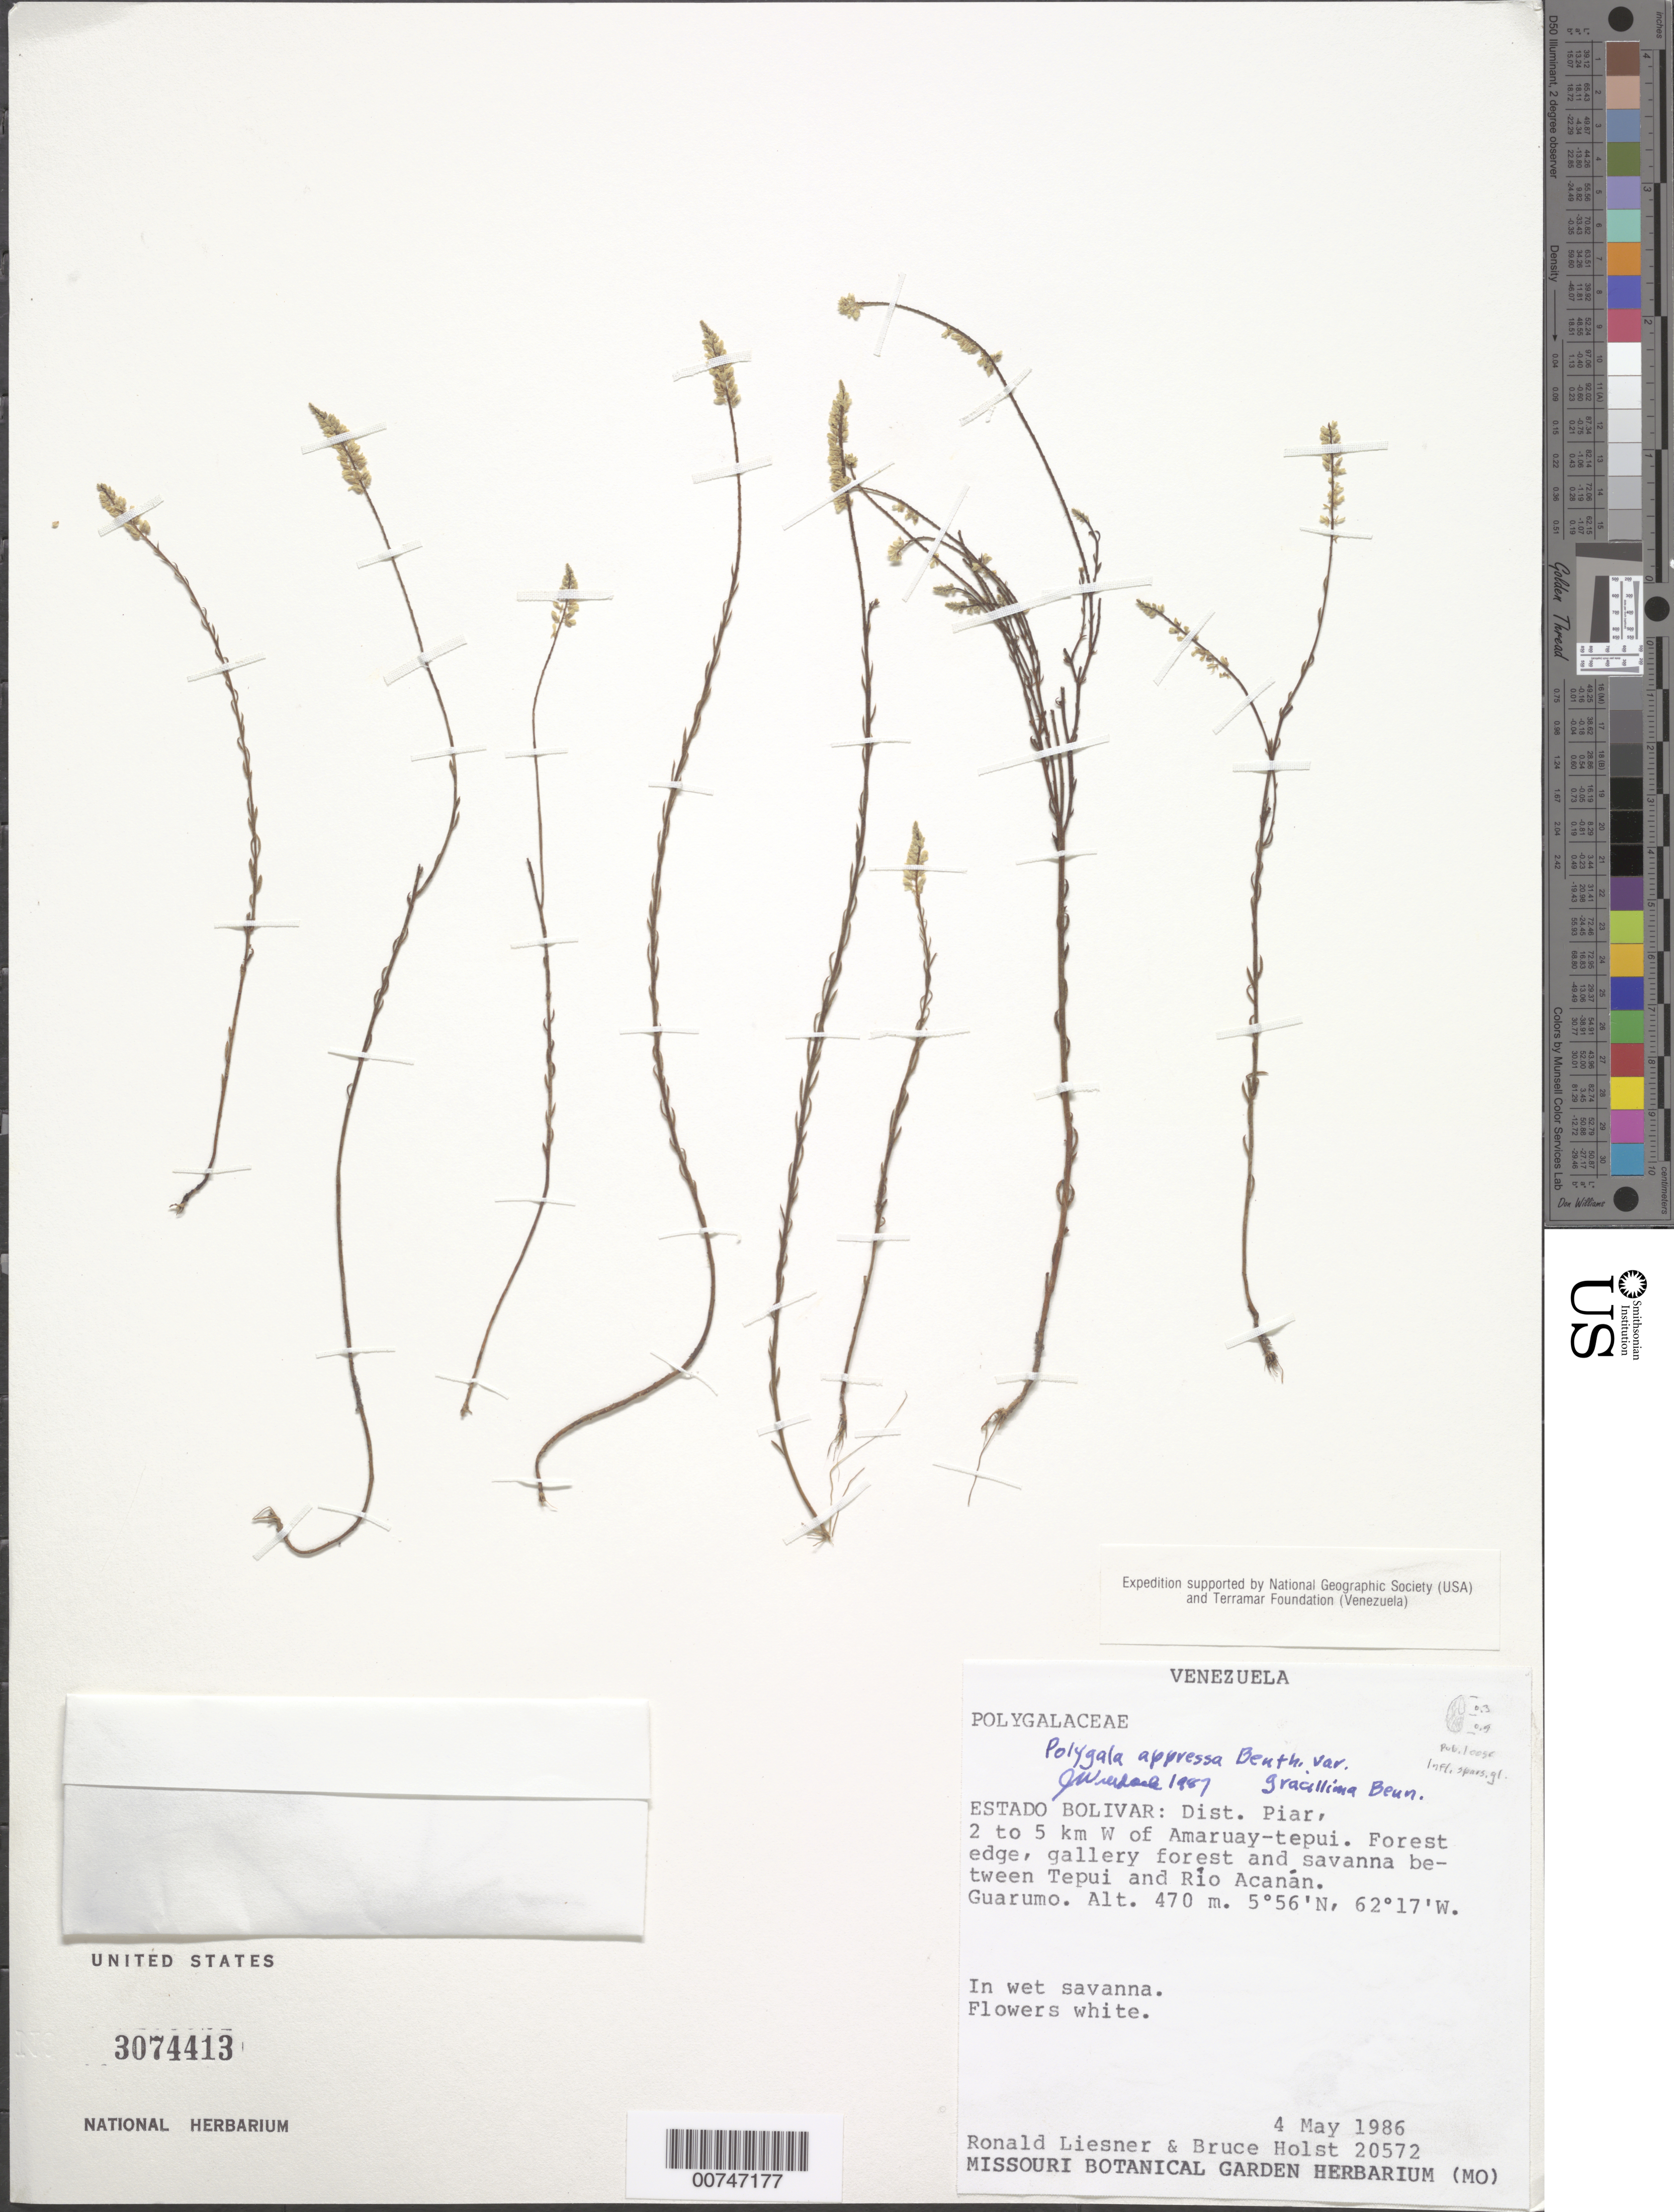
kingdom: Plantae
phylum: Tracheophyta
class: Magnoliopsida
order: Fabales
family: Polygalaceae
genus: Polygala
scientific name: Polygala appressa var. gracillima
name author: (S. Watson) A.W. Benn.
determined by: Wurdack, John J., (US), US (UNITED STATES)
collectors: R. L. Liesner & B. Holst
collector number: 20572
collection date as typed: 4-May-86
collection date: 1986-05-04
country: Venezuela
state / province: Bolívar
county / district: Piar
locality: Amaruaytepuí, betw. tepuí and Río Acanan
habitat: Wet savanna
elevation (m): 470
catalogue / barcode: US 3074413